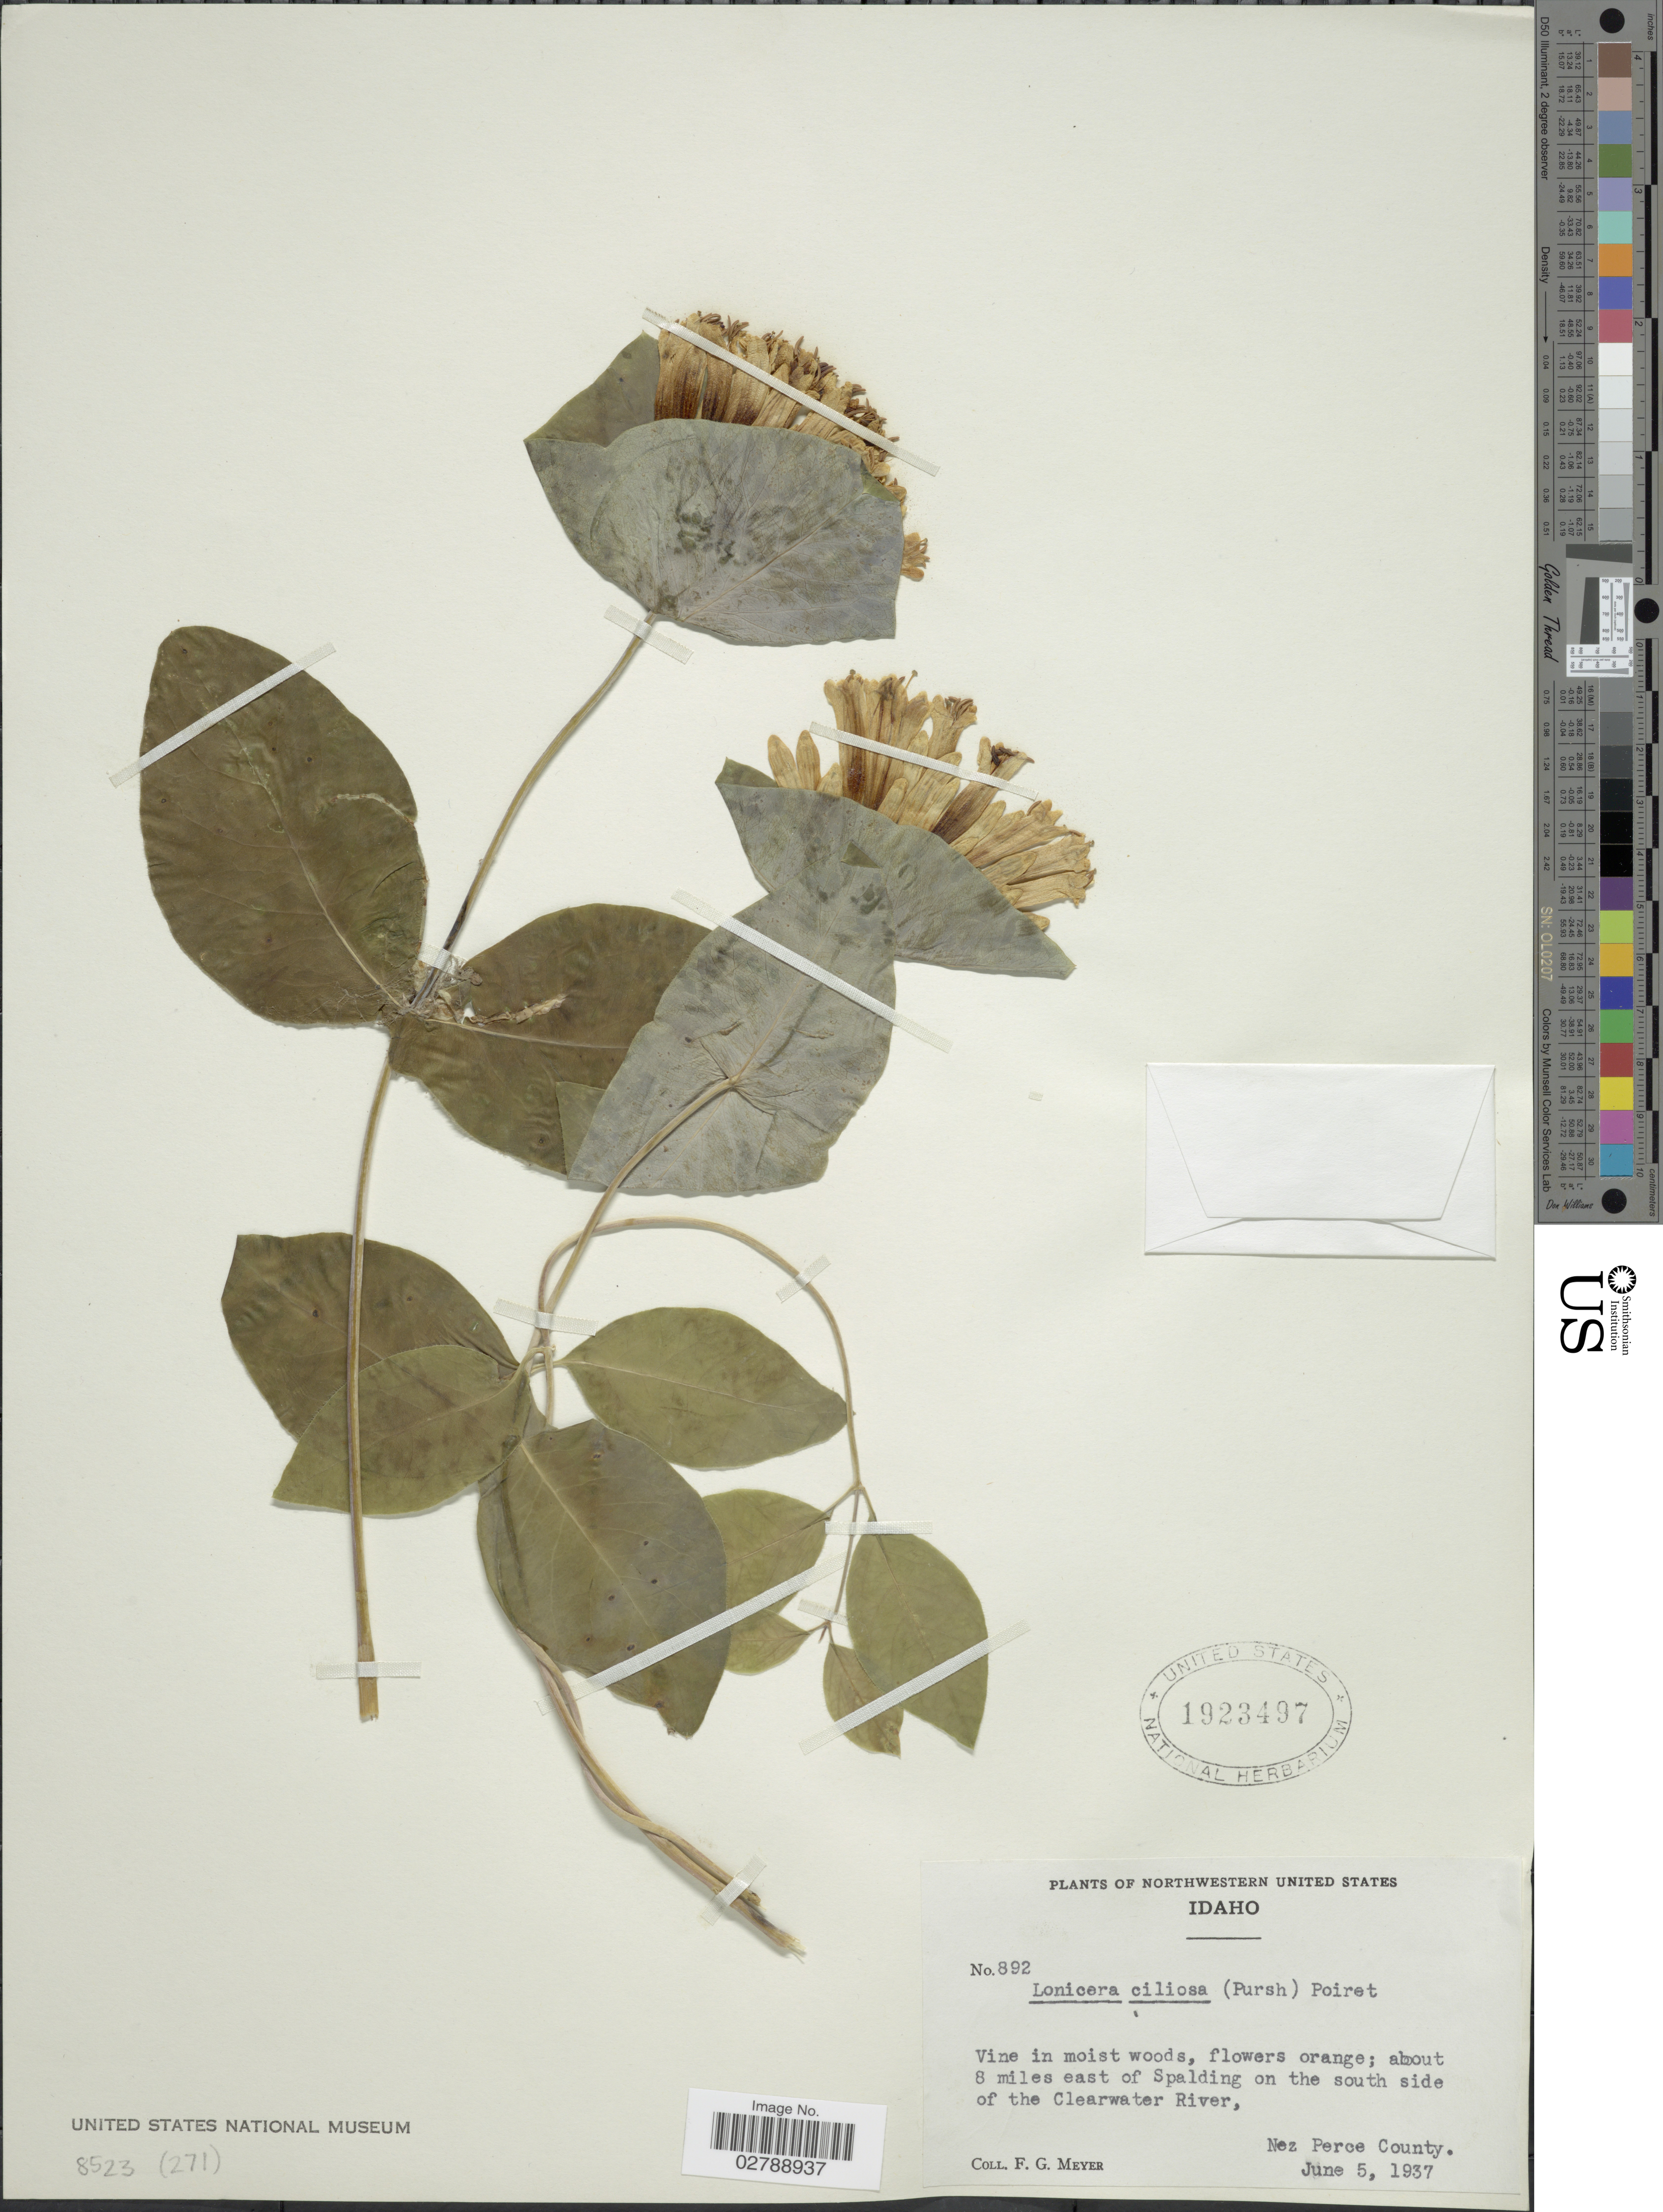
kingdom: Plantae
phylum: Tracheophyta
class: Magnoliopsida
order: Dipsacales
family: Caprifoliaceae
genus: Lonicera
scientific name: Lonicera ciliosa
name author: Poir.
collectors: F. G. Meyer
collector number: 892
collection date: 1937-06-05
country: United States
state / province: Idaho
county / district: Nez Perce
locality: About 8 miles E of Spalding on the south side of the Clearwater River.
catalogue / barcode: US 1923497